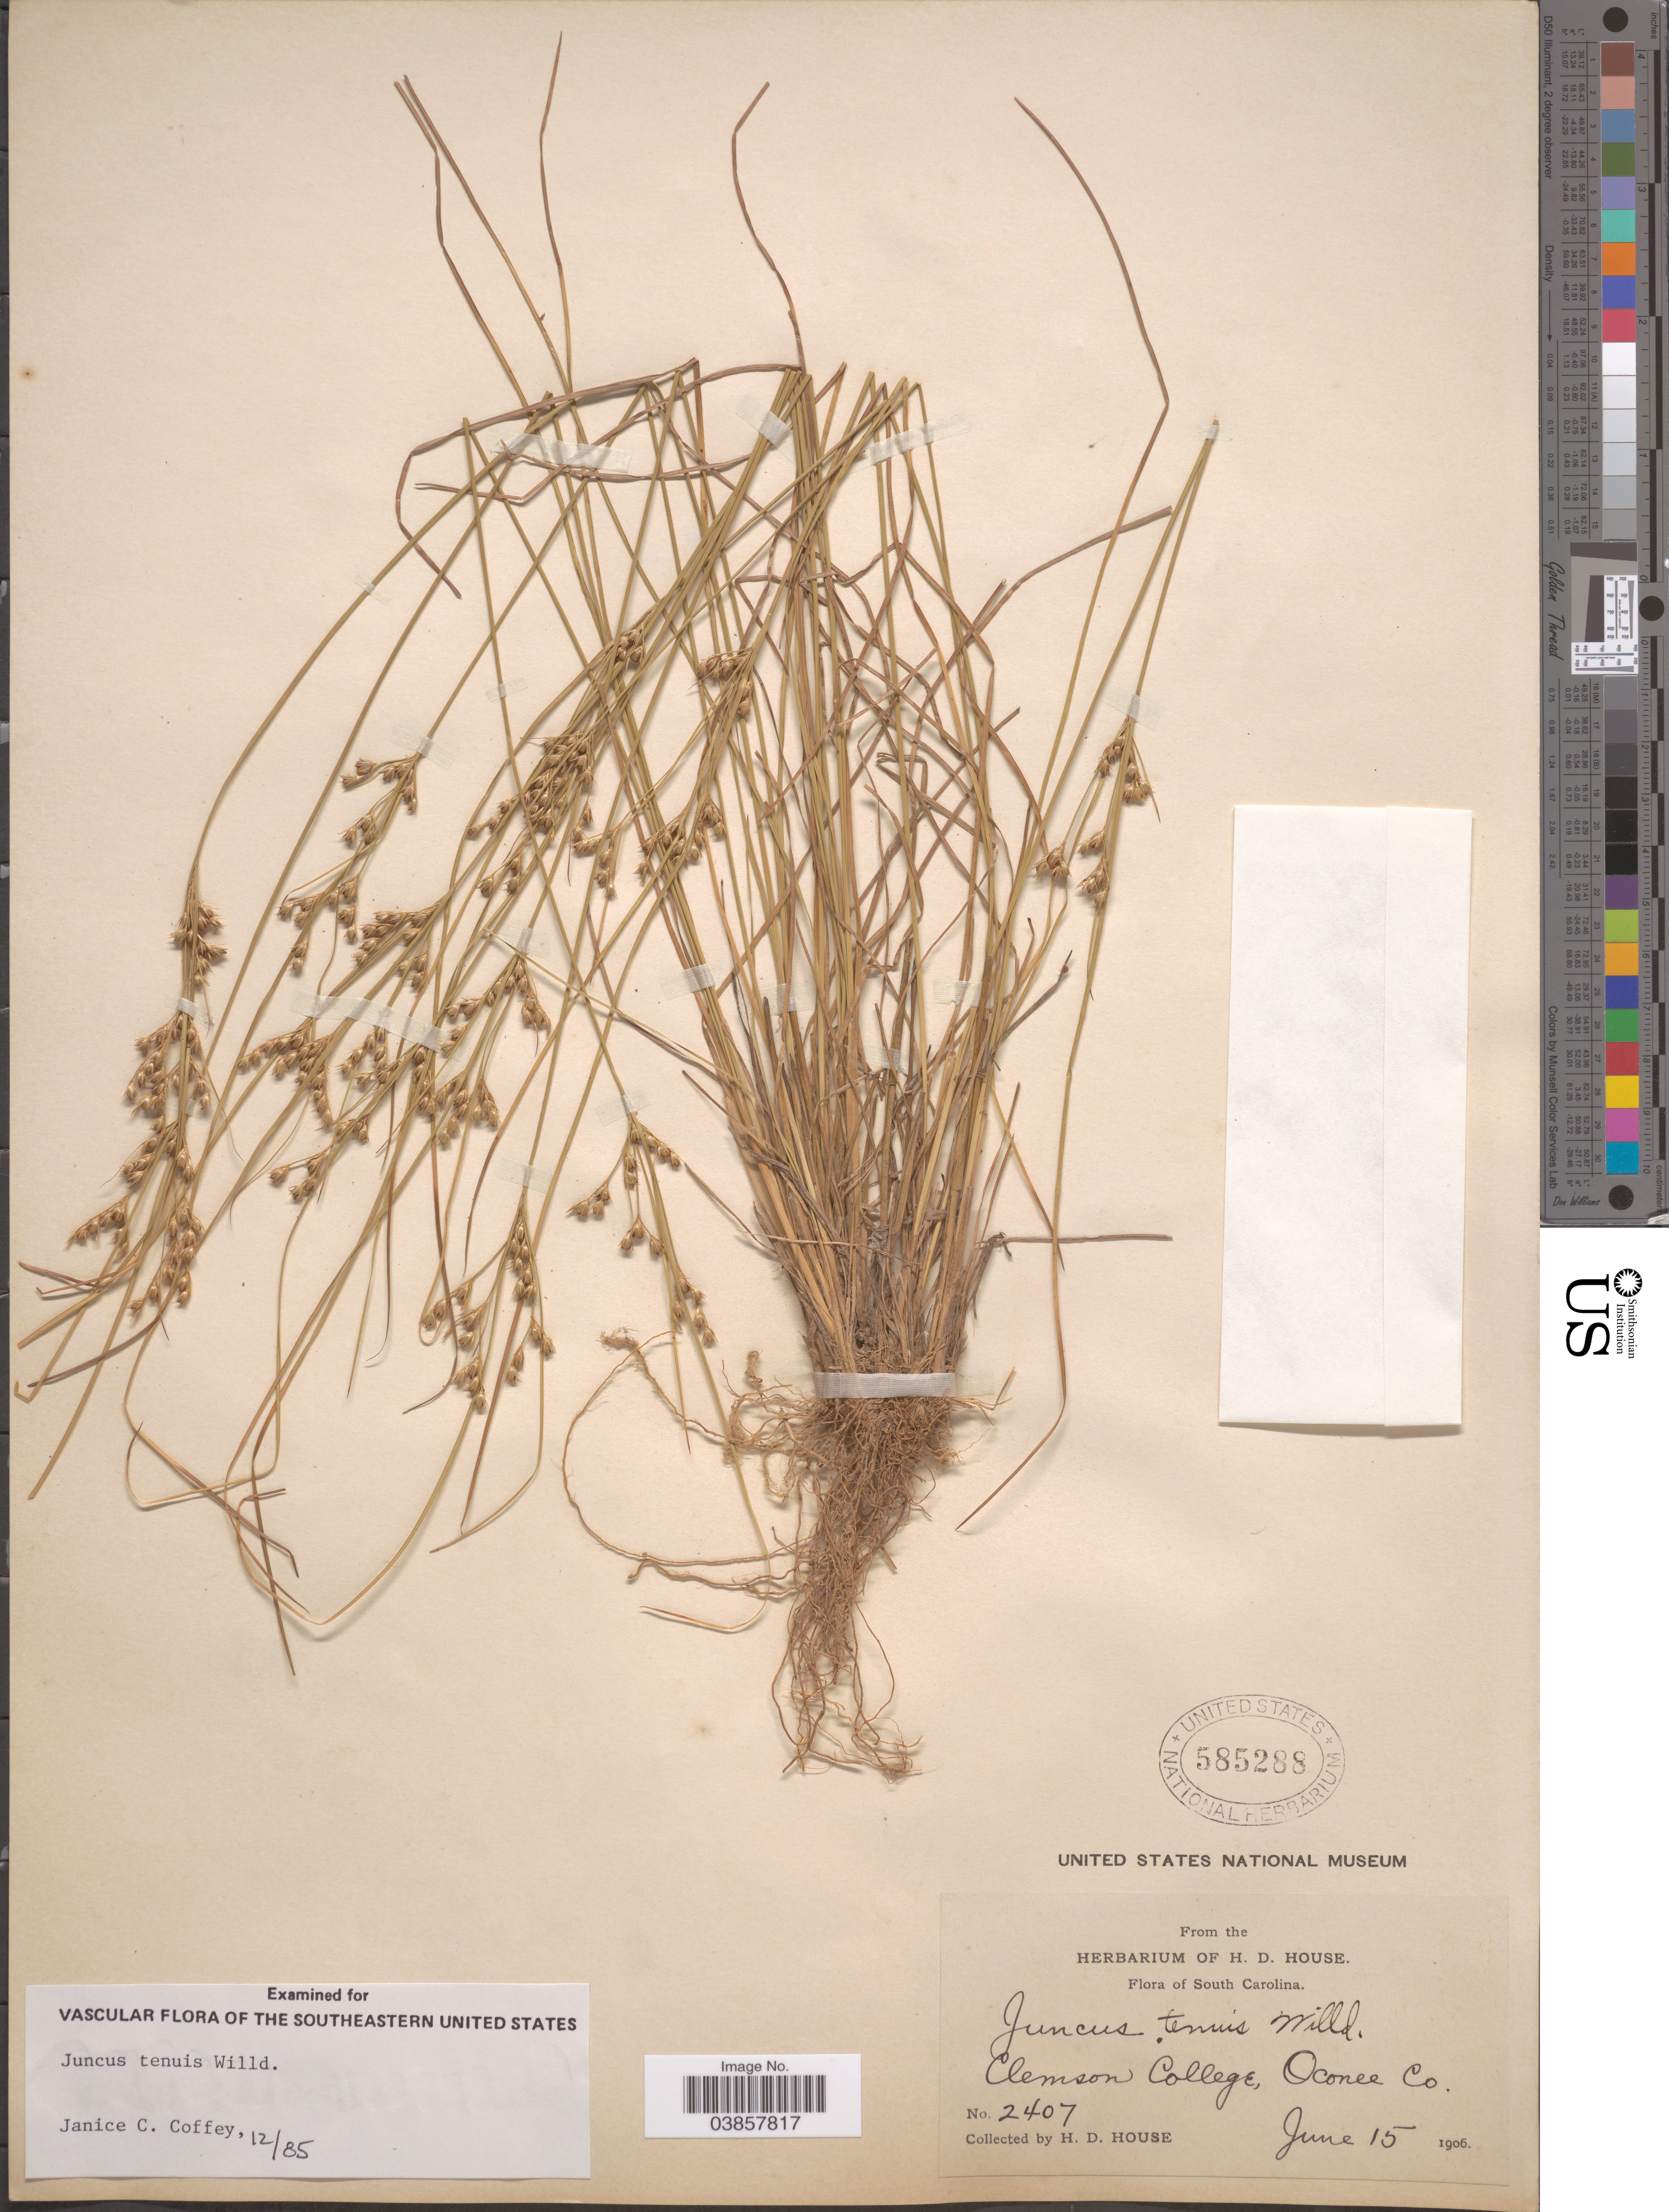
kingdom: Plantae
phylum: Tracheophyta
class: Liliopsida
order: Poales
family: Juncaceae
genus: Juncus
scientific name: Juncus tenuis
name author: Willd.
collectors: H. D. House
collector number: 2407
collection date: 1906-06-15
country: United States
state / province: South Carolina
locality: Clemson College, Oconee Co.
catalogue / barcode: US 585288